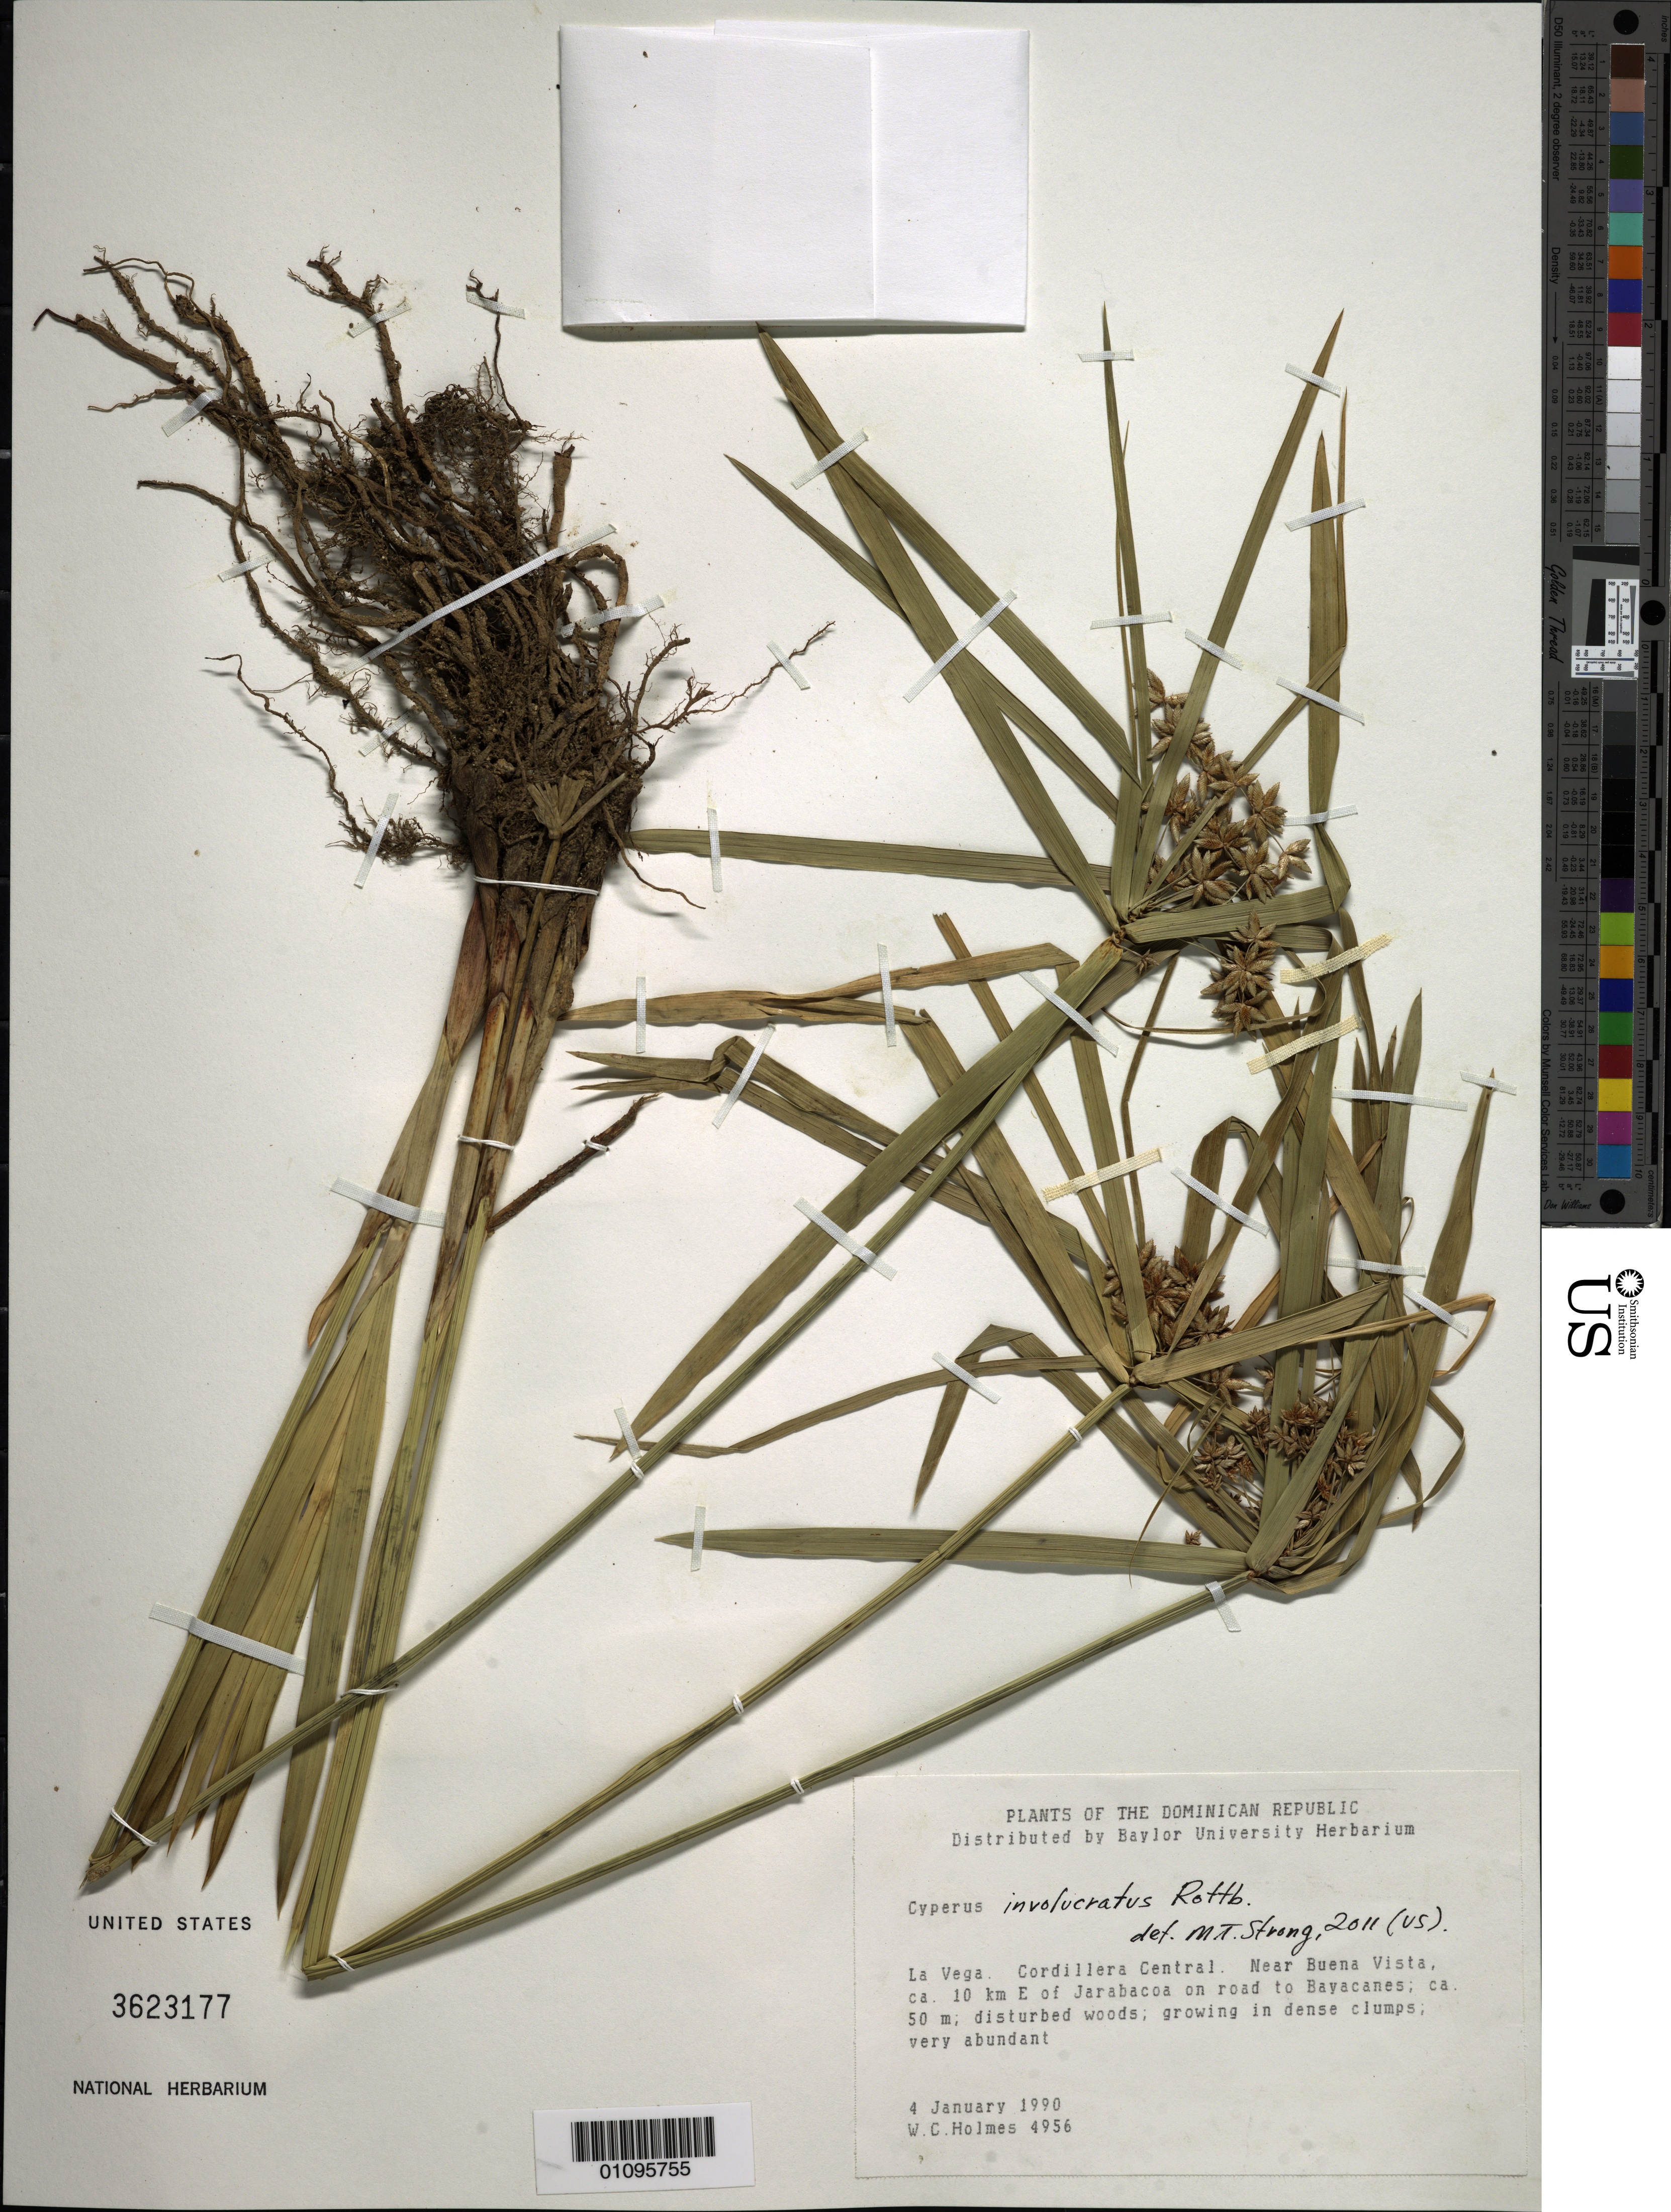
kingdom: Plantae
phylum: Tracheophyta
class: Liliopsida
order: Poales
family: Cyperaceae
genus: Cyperus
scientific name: Cyperus involucratus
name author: Rottb.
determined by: Strong, M. T., (US), Smithsonian Institution - National Museum of Natural History (UNITED STATES)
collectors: W. C. Holmes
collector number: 4956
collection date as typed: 04 Jan 1990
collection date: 1990-01-04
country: Dominican Republic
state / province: La Vega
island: Hispaniola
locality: Cordillera Central, near Buena Vista, about 10 km E of Jarbacoa on road to Bayacanes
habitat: Disturbed woods,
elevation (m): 50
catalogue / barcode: US 3623177